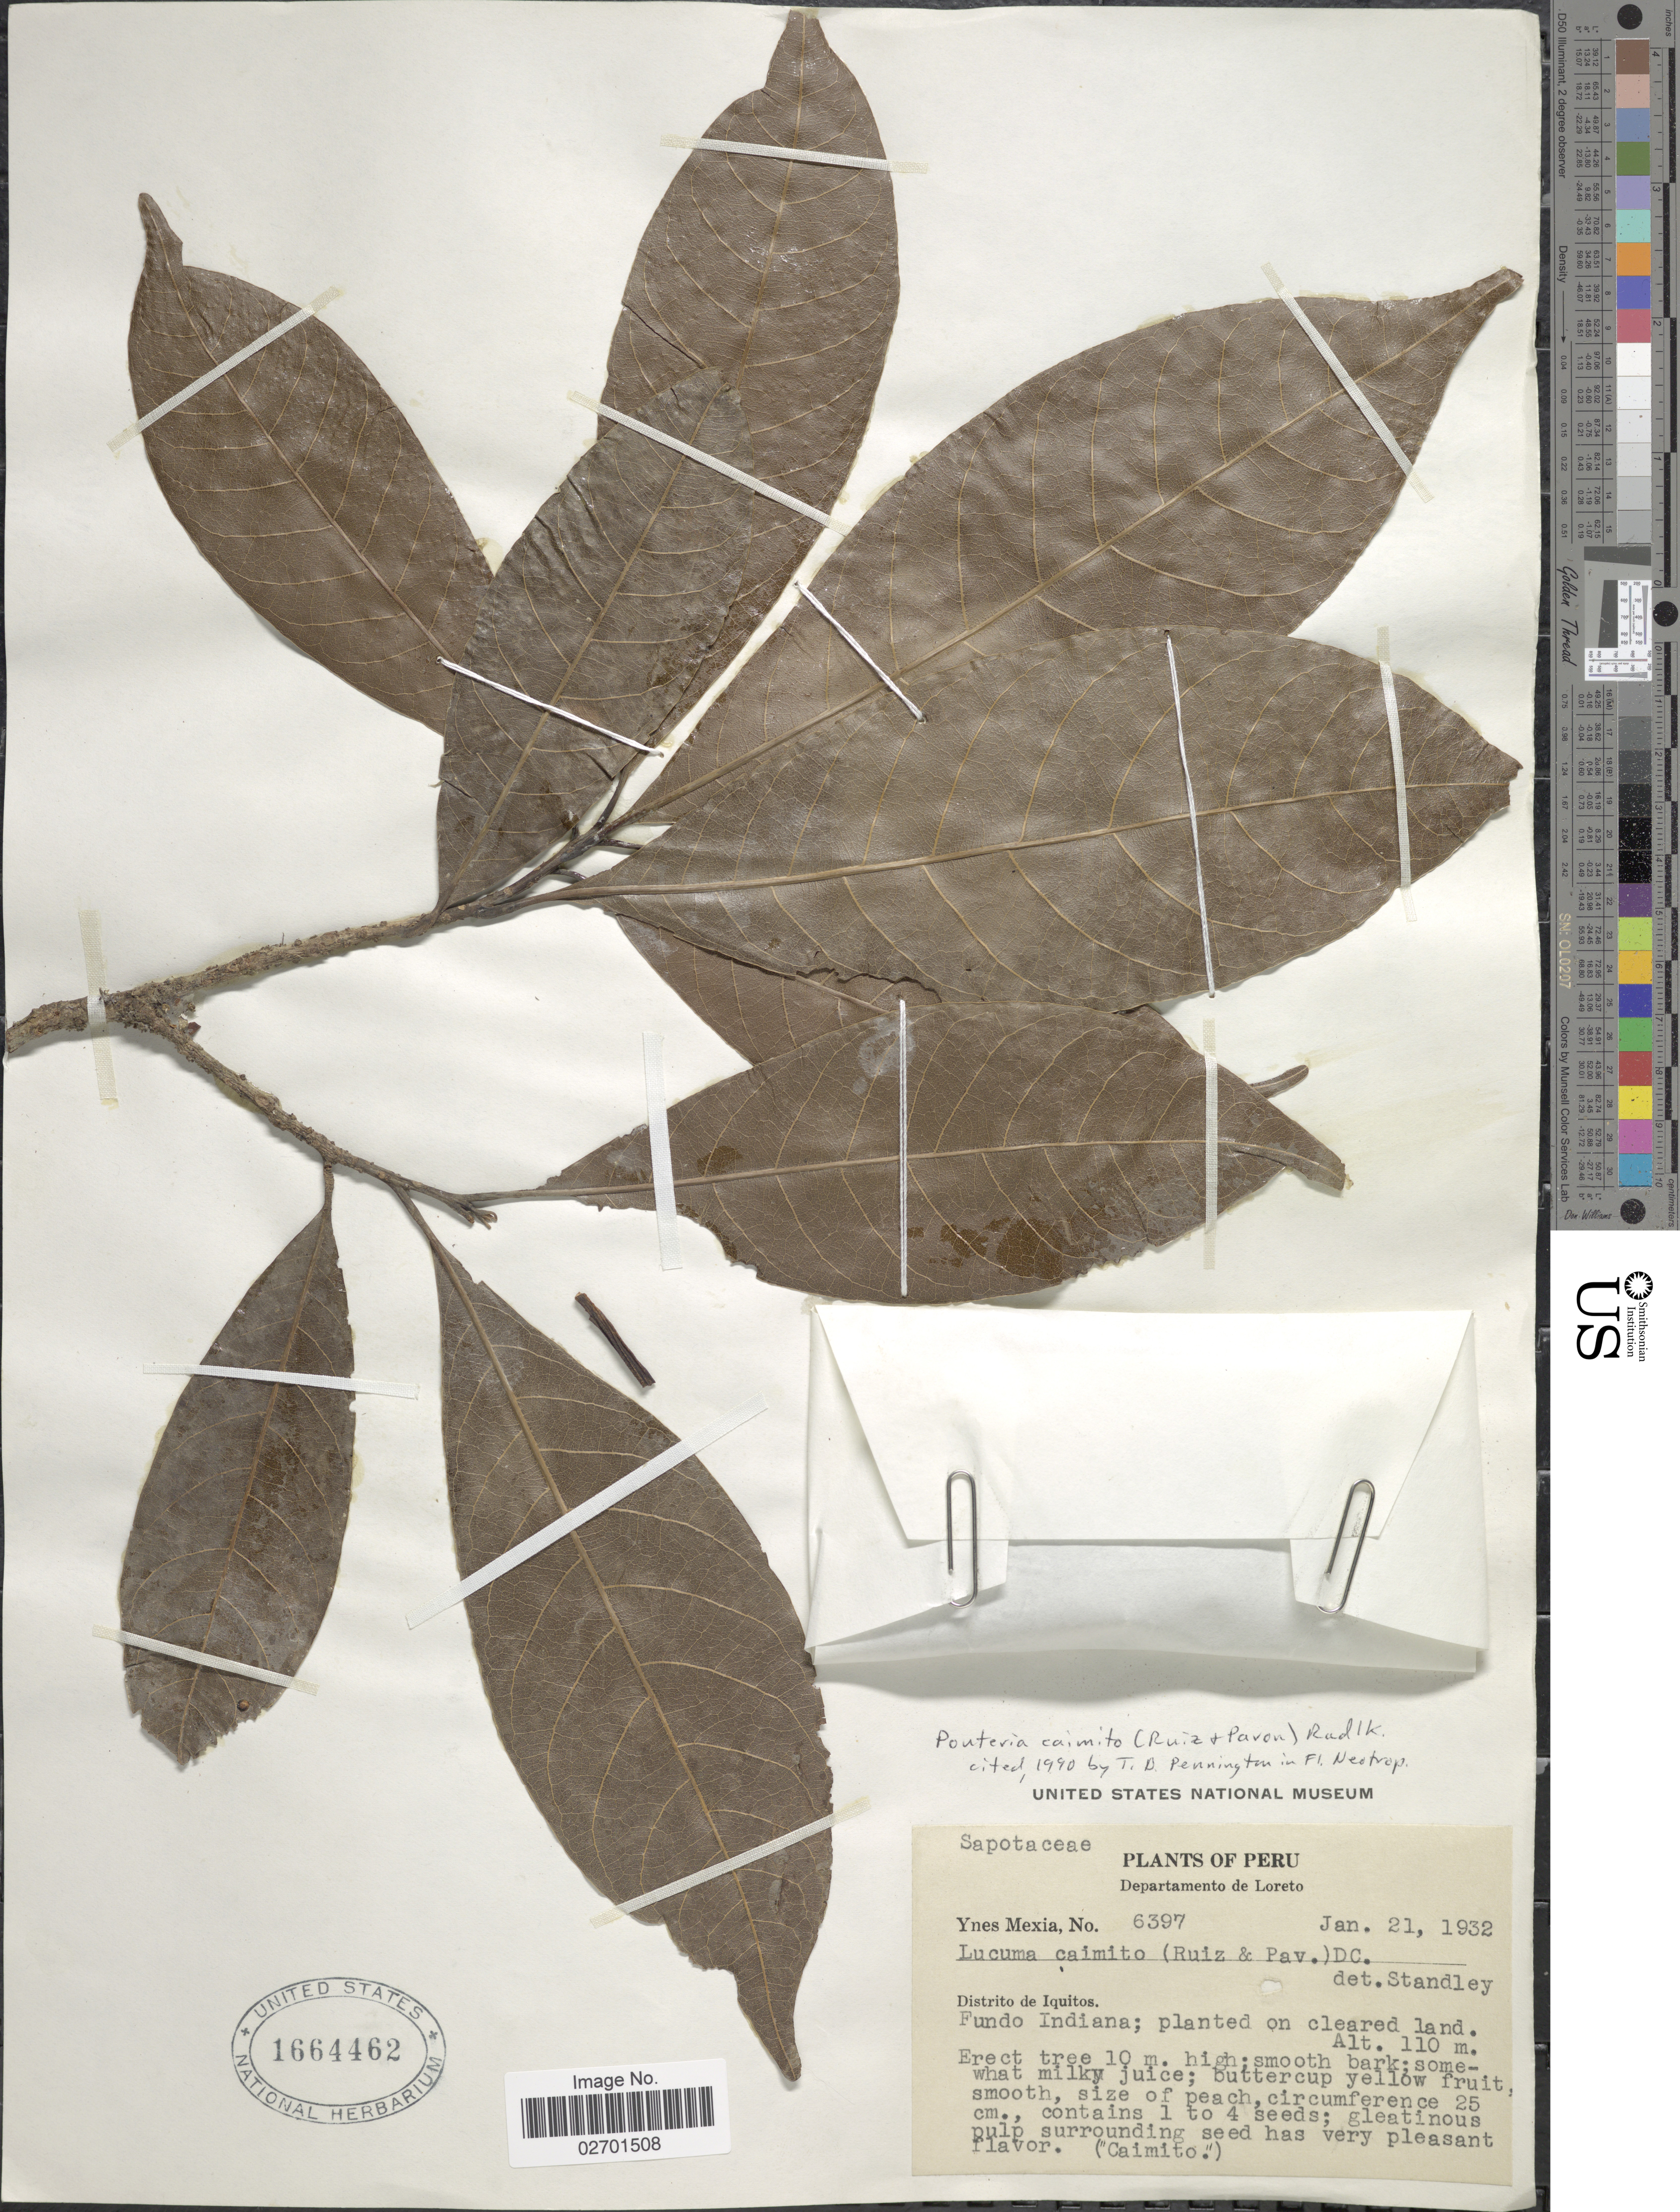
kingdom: Plantae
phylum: Tracheophyta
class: Magnoliopsida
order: Ericales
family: Sapotaceae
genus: Pouteria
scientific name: Pouteria caimito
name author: (Ruiz & Pav.) Radlk.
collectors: Y. Mexia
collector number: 6397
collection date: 1932-01-21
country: Peru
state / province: Loreto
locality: Distrito de Iquitos, Fundo Indiana; on cleared land.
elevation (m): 110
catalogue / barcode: US 1664462